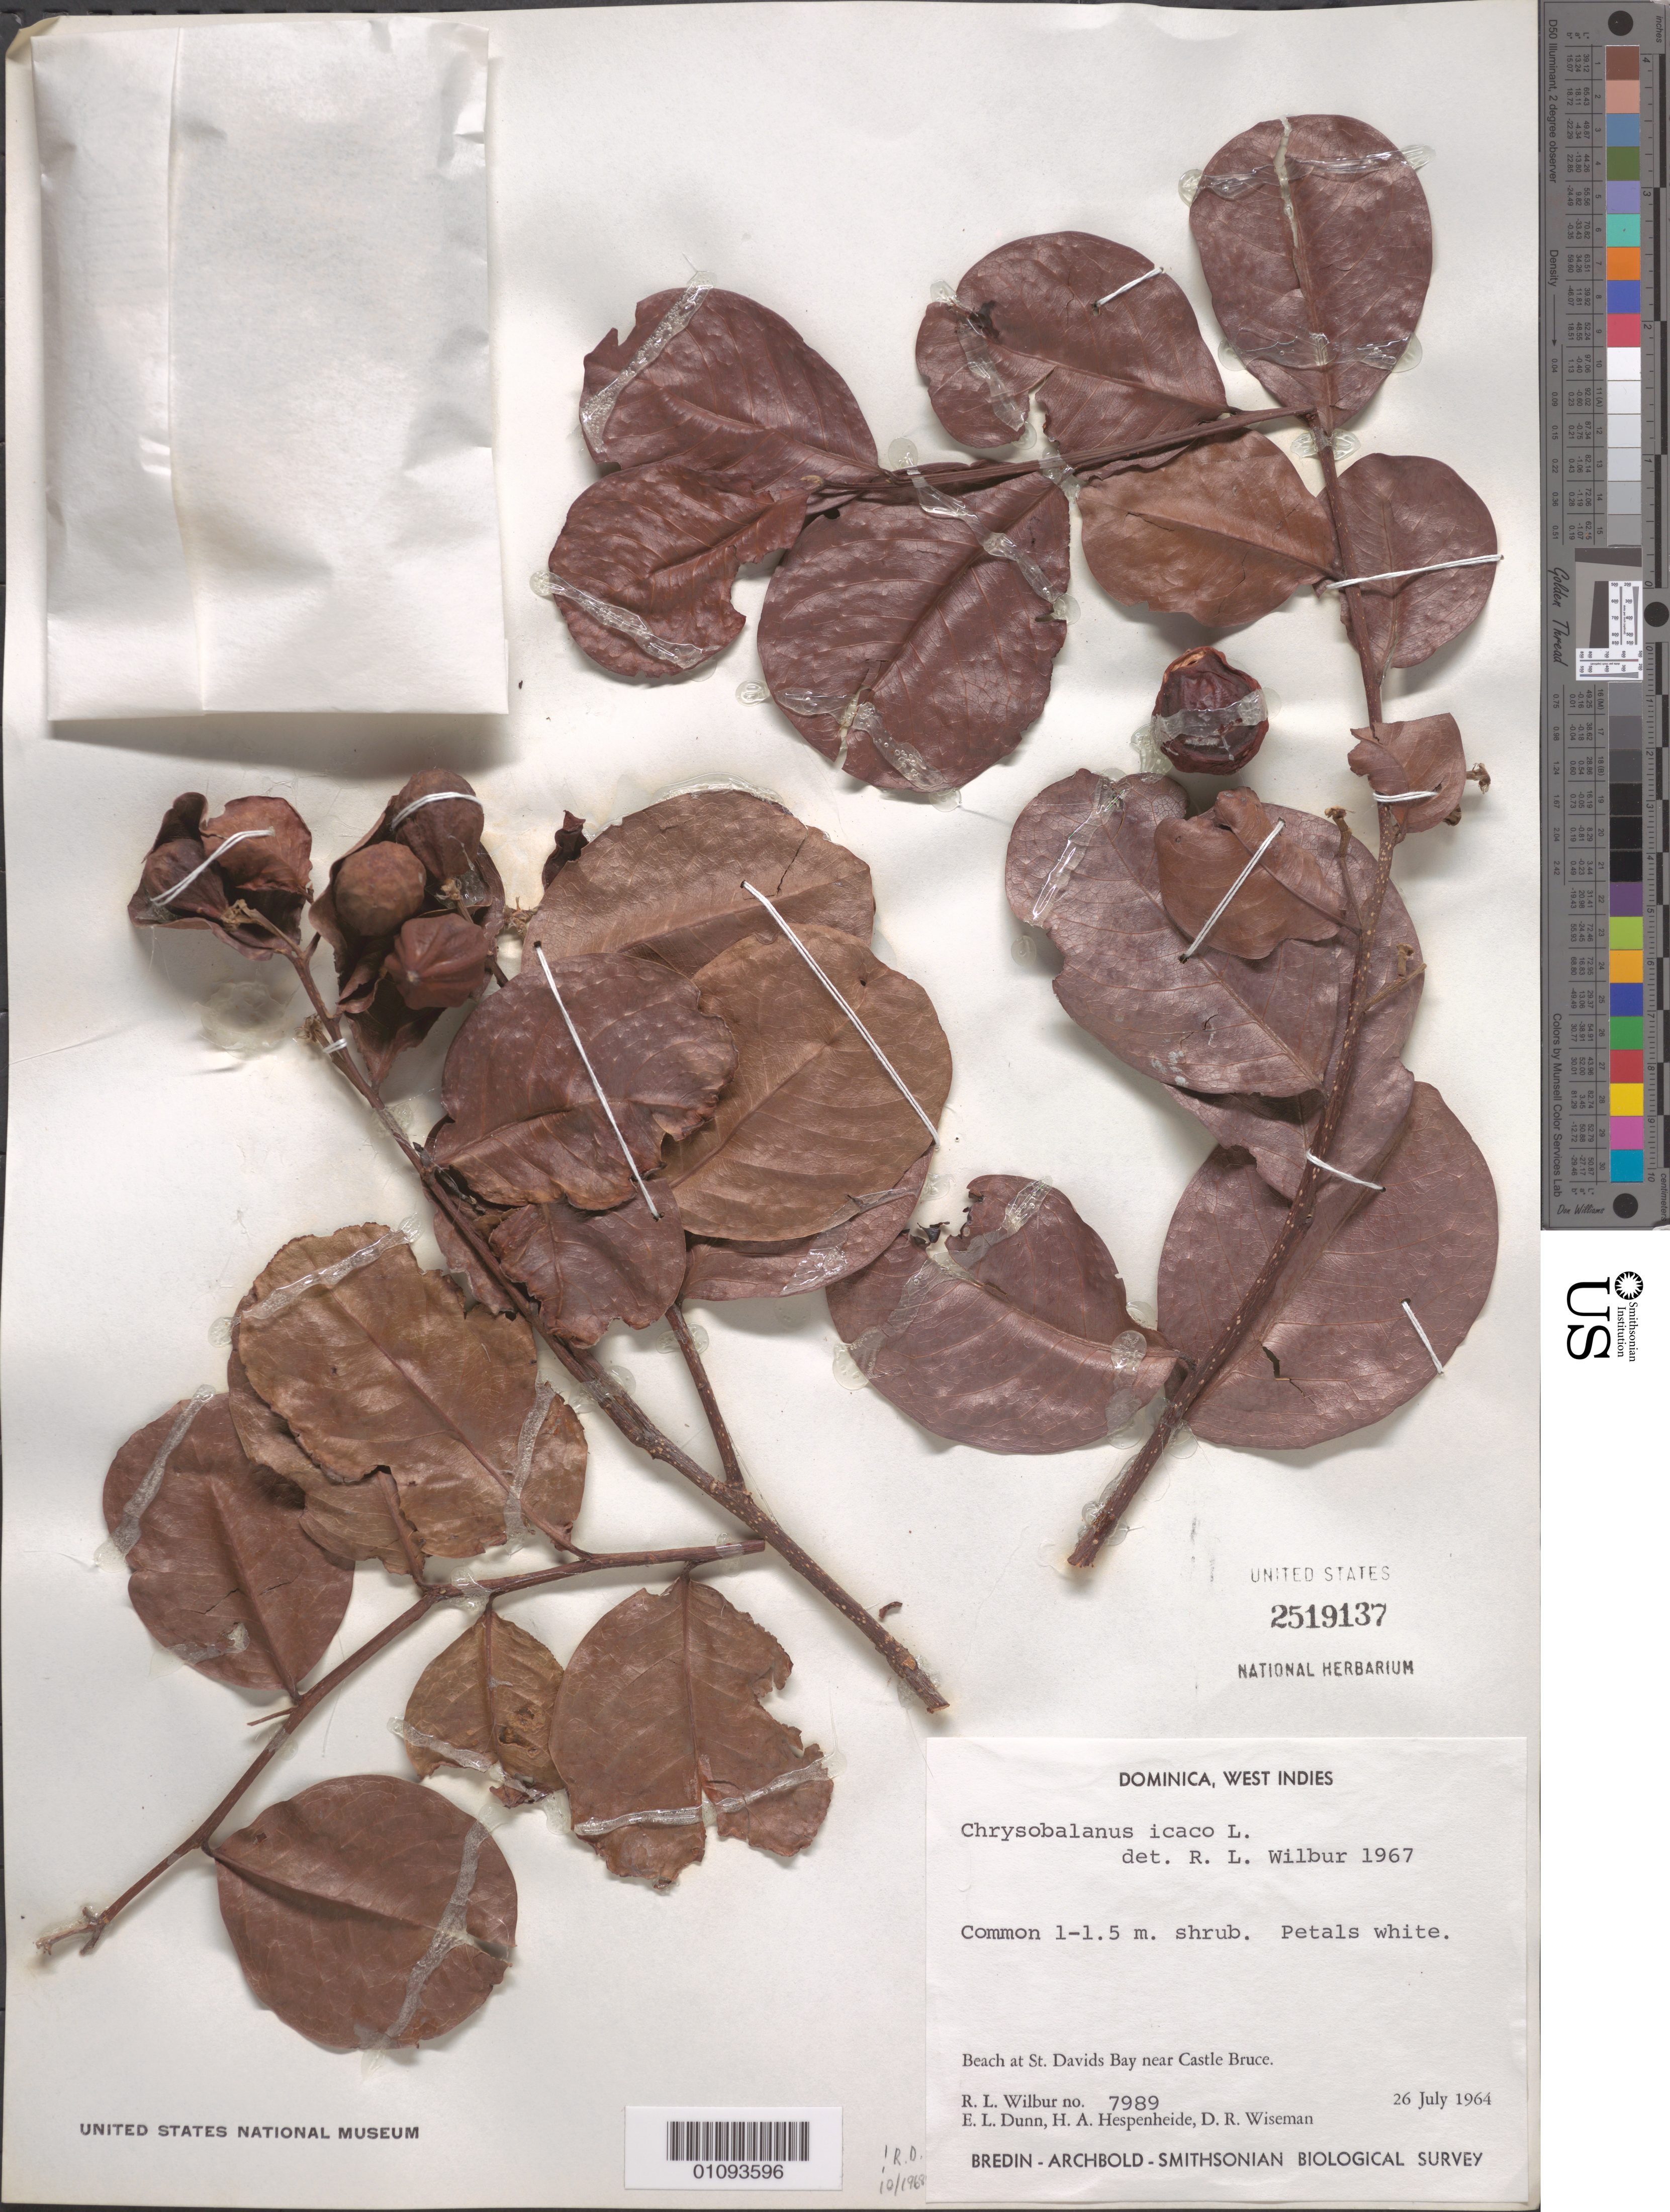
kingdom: Plantae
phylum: Tracheophyta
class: Magnoliopsida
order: Malpighiales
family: Chrysobalanaceae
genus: Chrysobalanus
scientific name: Chrysobalanus icaco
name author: L.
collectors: R. L. Wilbur, E. Dunn, H. A. Hespenheide & D. R. Wiseman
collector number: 7989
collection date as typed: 26 Jul 1964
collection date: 1964-07-26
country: Dominica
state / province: St. David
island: Dominica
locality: Beach at St. Davids Bay near Castle Bruce.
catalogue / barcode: US 2519137